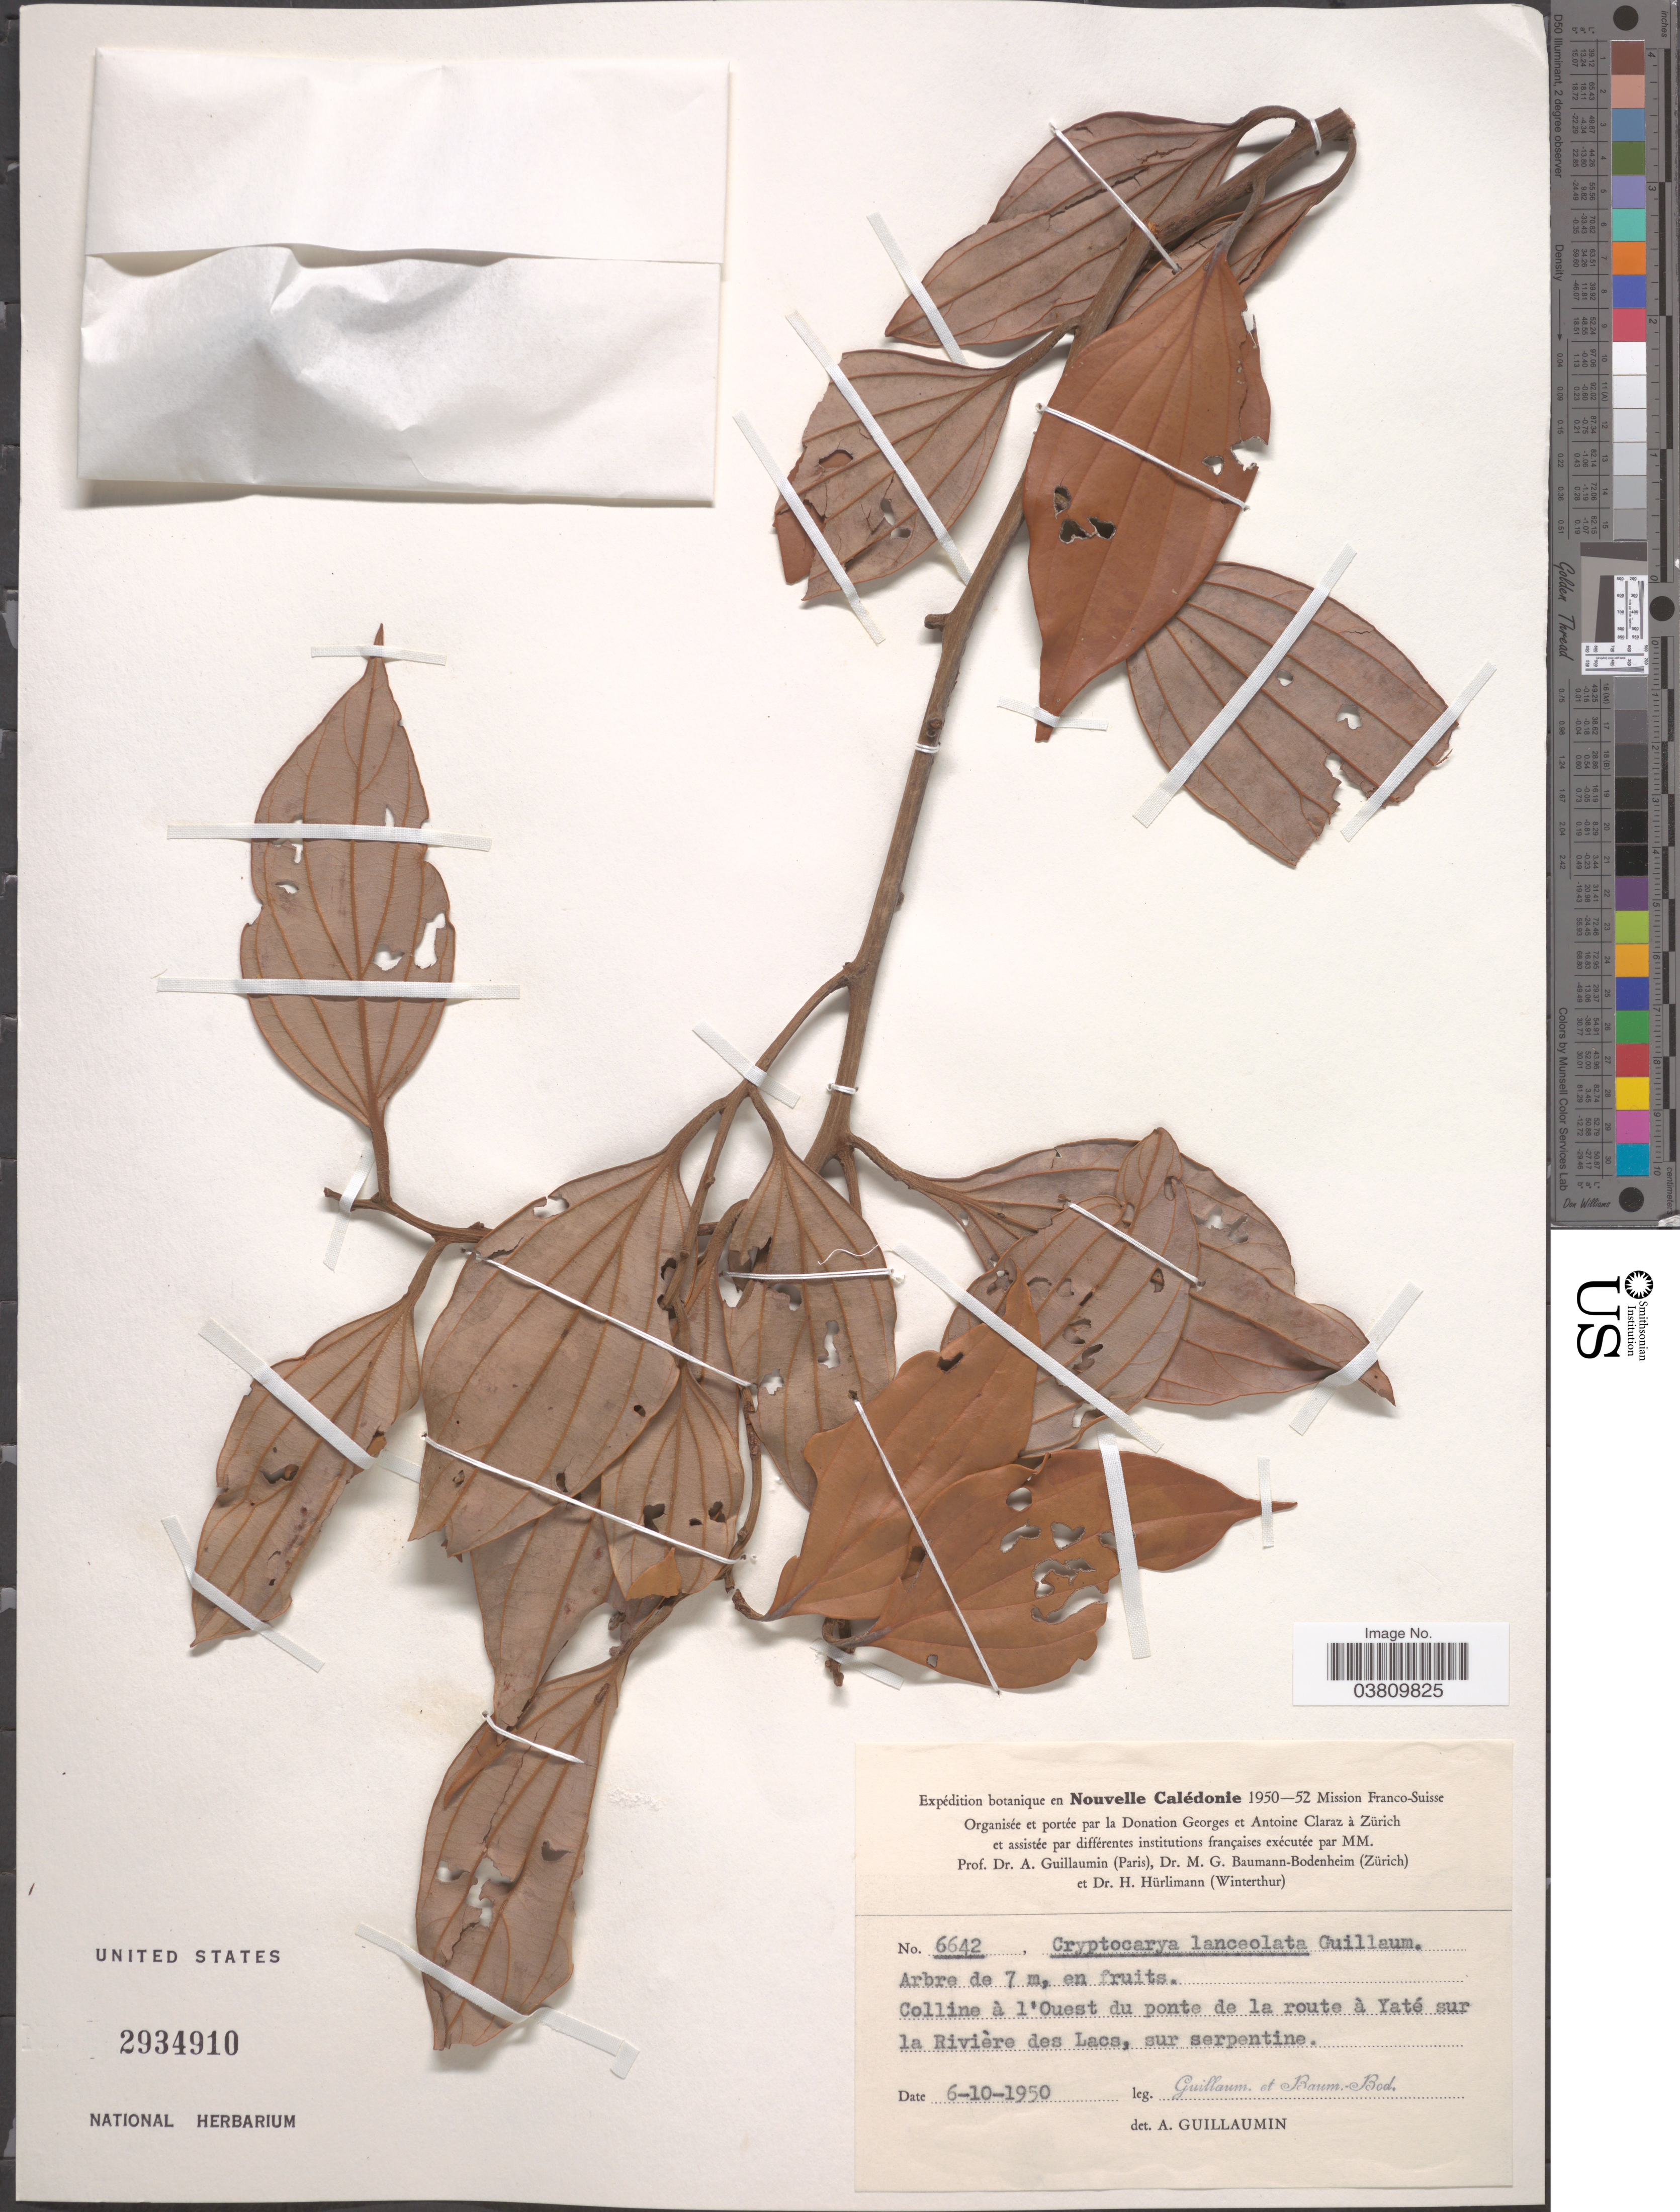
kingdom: Plantae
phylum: Tracheophyta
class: Magnoliopsida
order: Laurales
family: Lauraceae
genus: Cryptocarya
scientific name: Cryptocarya guillauminii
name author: Kosterm.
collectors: A. Guillaumin & M. G. Baumann-Bodenheim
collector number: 6642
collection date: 1950-10-06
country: New Caledonia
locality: Nouvelle Calédonie. Colline à l'Ouest du ponte de la route à Yaté sur la Rivière des Lacs, sur serpentine.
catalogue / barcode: US 2934910